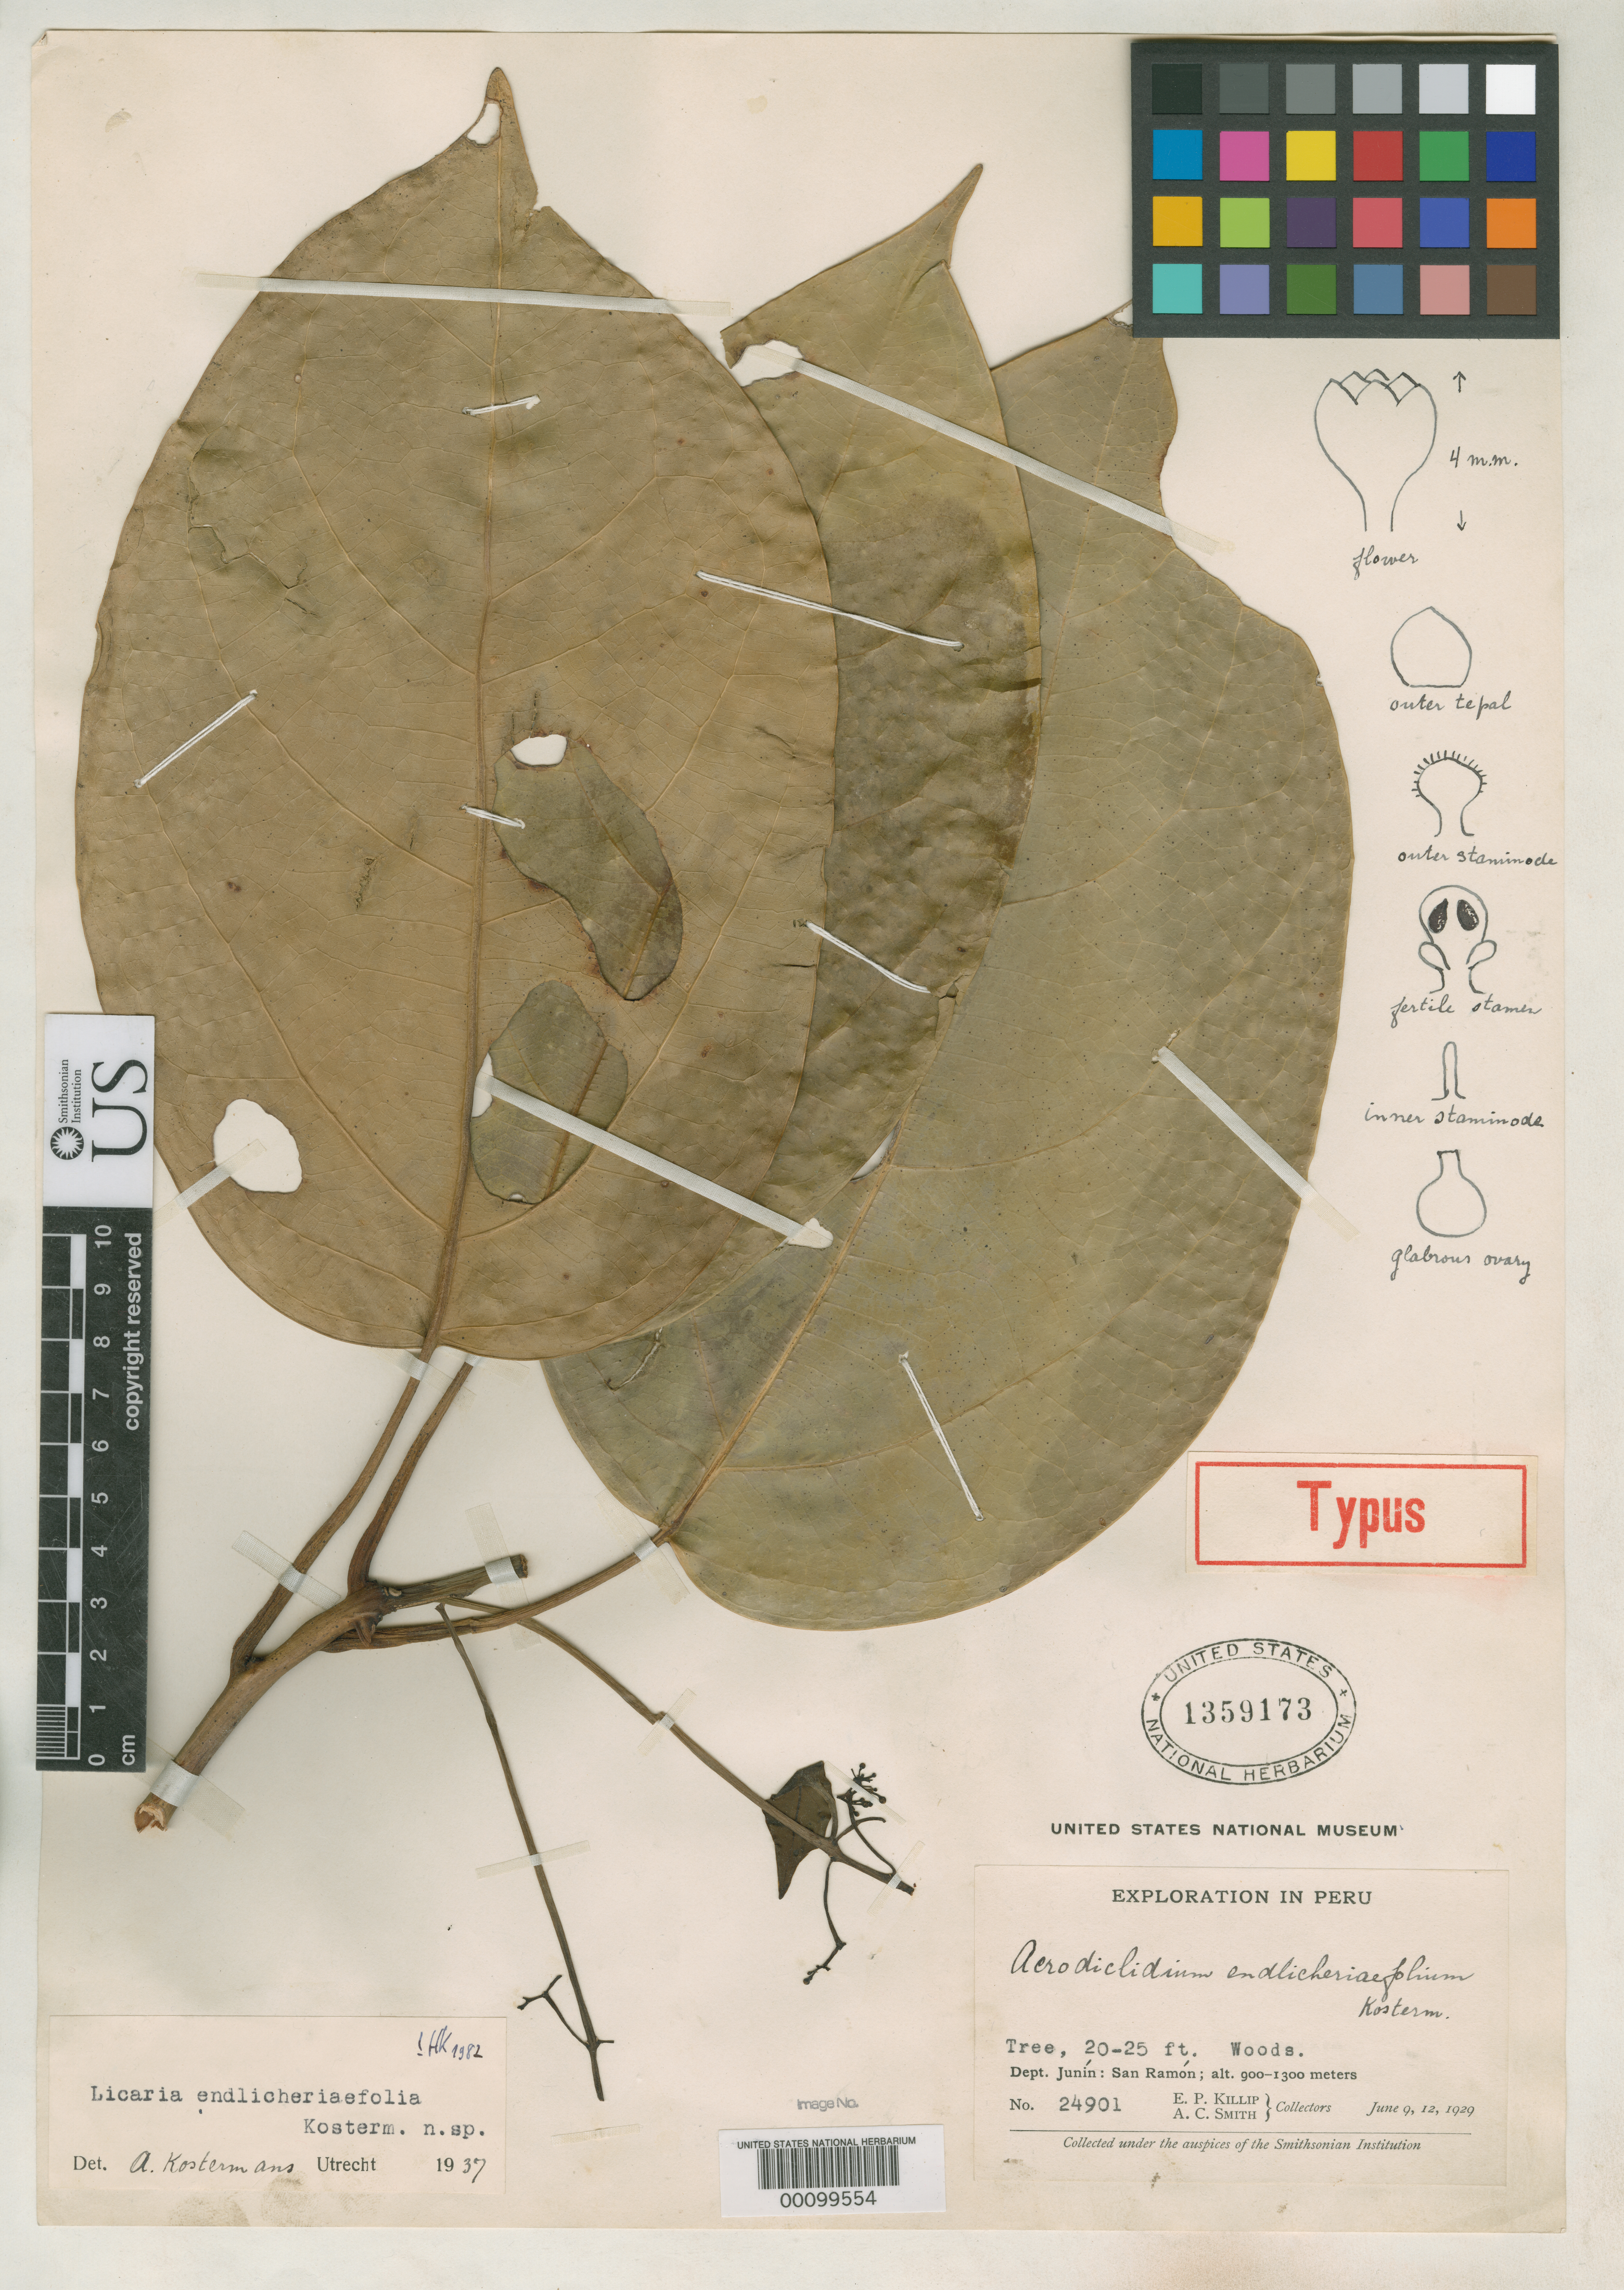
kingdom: Plantae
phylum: Tracheophyta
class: Magnoliopsida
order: Laurales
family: Lauraceae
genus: Acrodiclidium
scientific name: Acrodiclidium endlicheriaefolium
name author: Kosterm.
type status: Holotype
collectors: E. P. Killip & A. C. Smith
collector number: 24901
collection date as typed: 09 Jun 1929 to 12 Jun 1929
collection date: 1929-06-09/1929-06-12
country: Peru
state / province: Junín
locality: San Ramon.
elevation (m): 900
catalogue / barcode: US 1359173